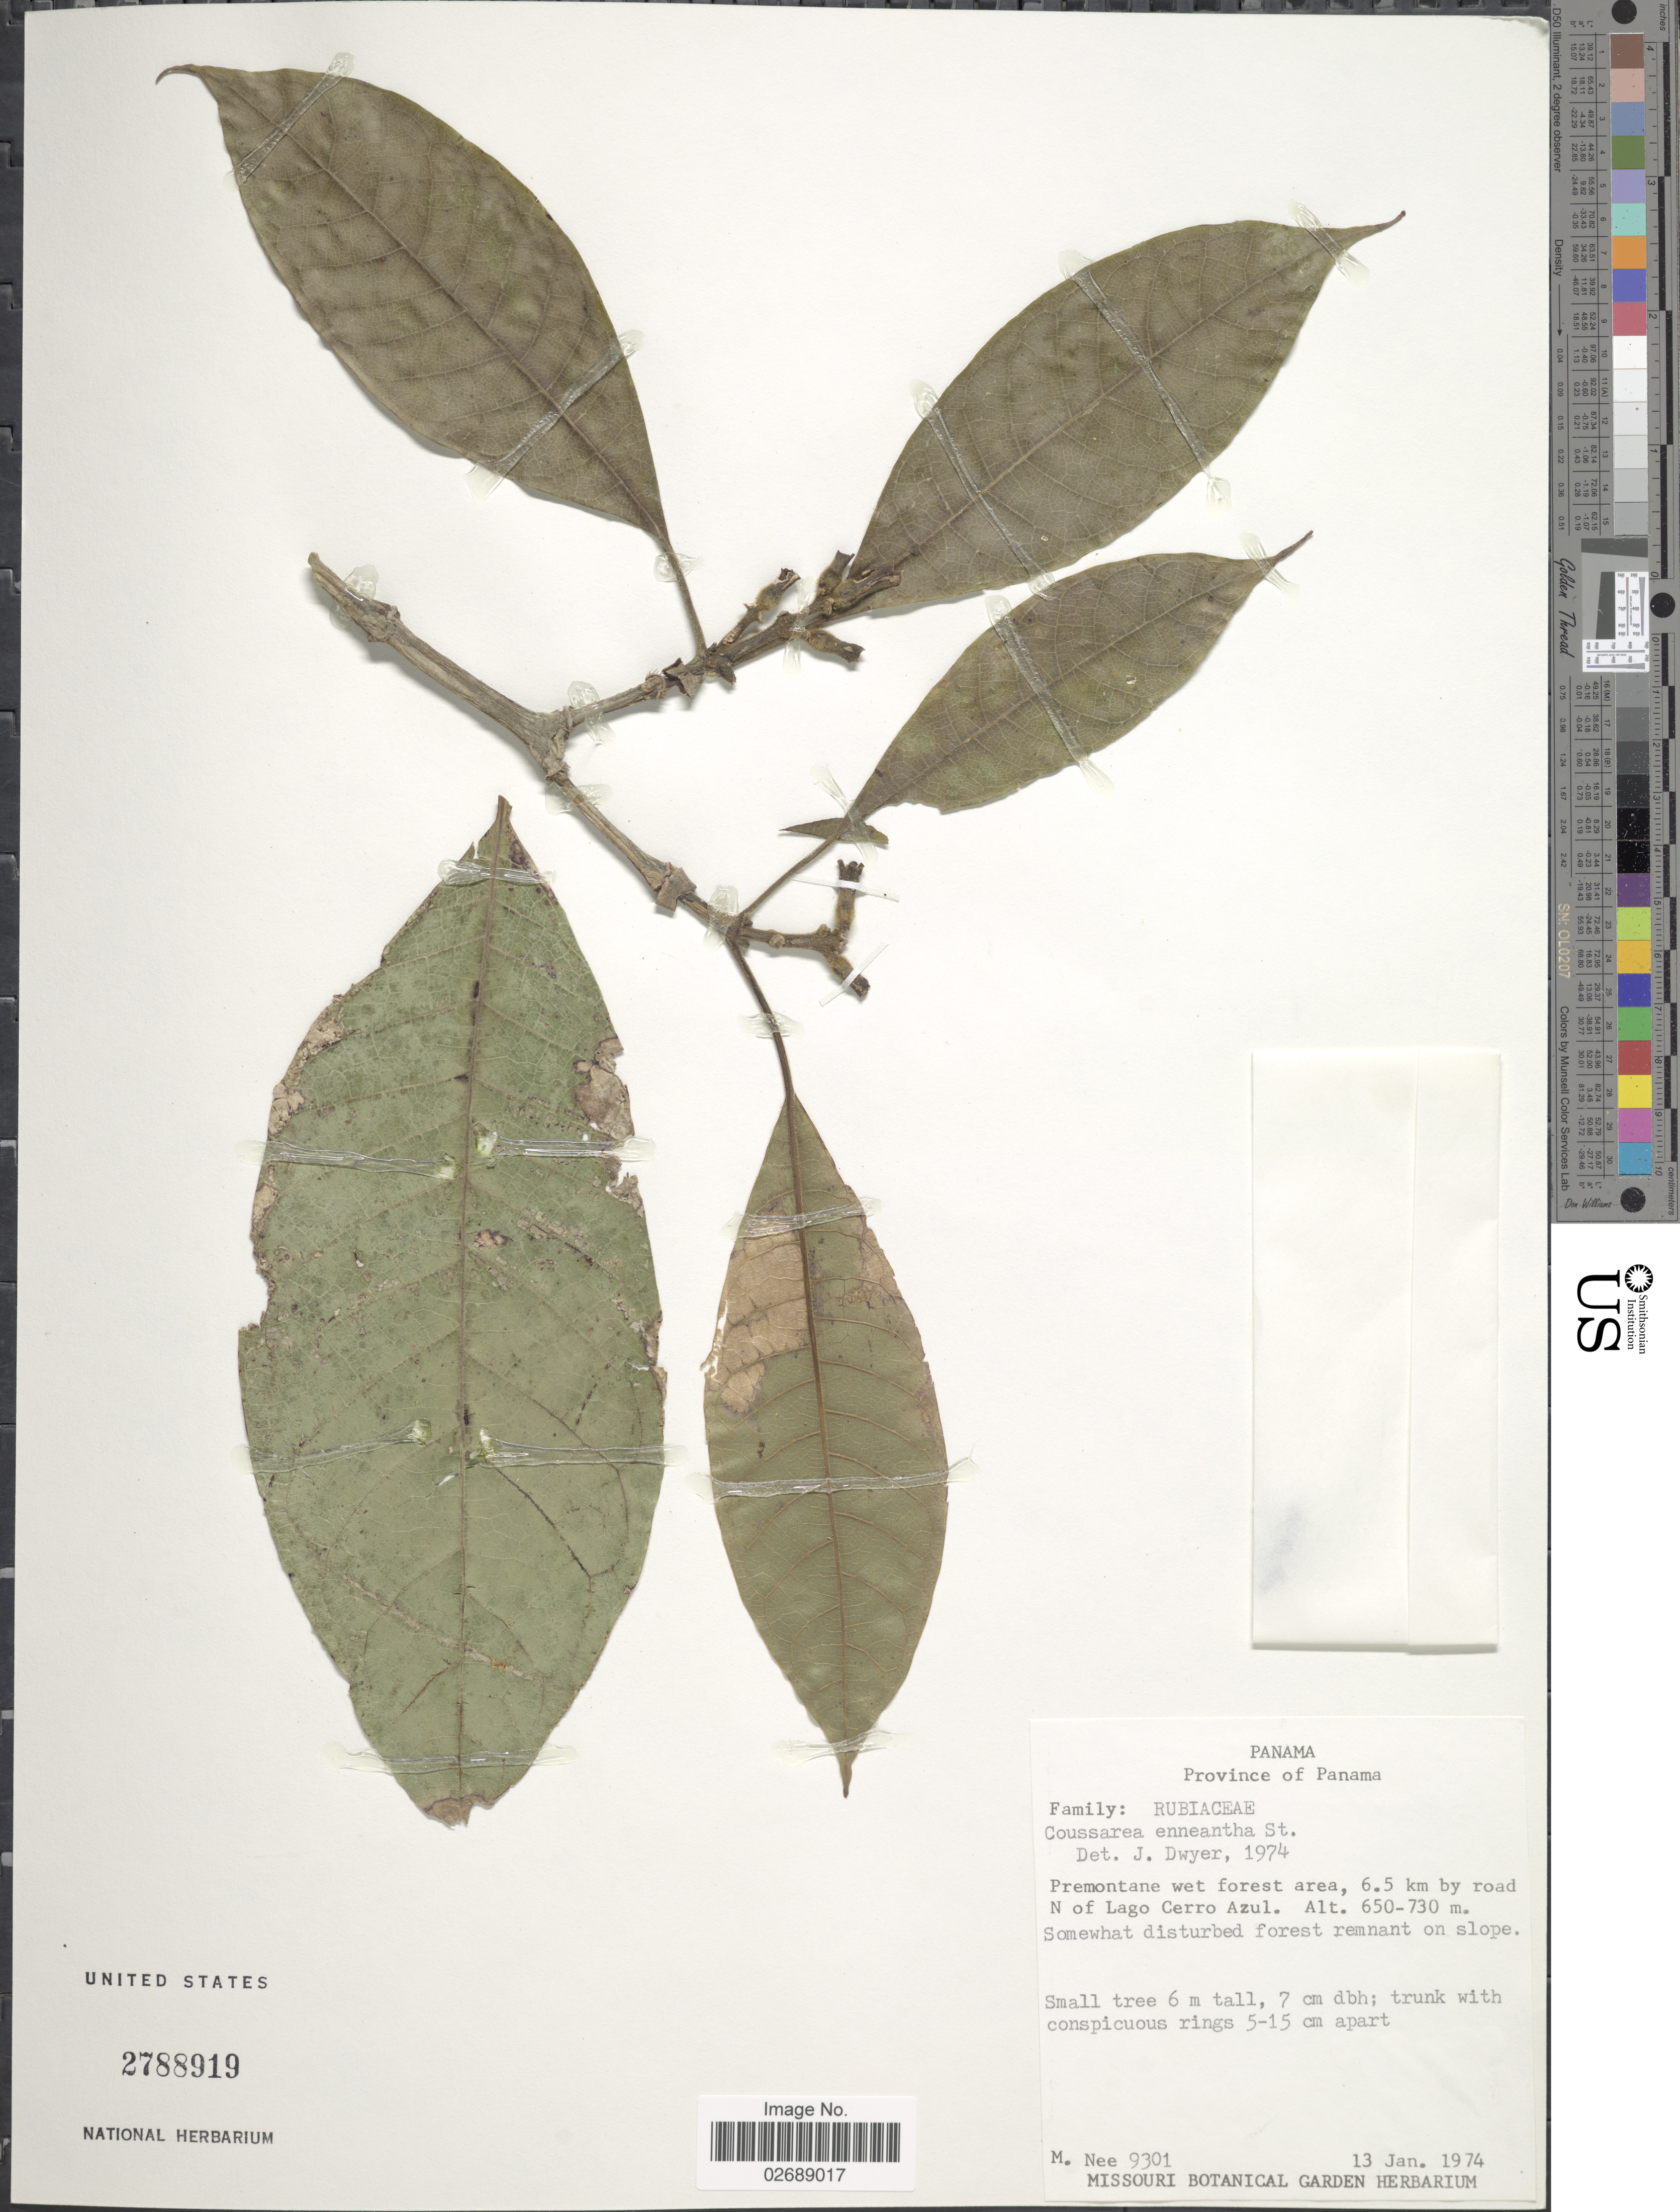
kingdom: Plantae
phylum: Tracheophyta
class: Magnoliopsida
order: Gentianales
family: Rubiaceae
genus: Coussarea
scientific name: Coussarea enneantha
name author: Standl.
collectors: M. Nee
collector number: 9301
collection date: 1974-01-13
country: Panama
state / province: Panamá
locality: Premontane wet forest area, 6.5 km by road N of Lago Cerro Azul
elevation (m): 650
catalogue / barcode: US 2788919